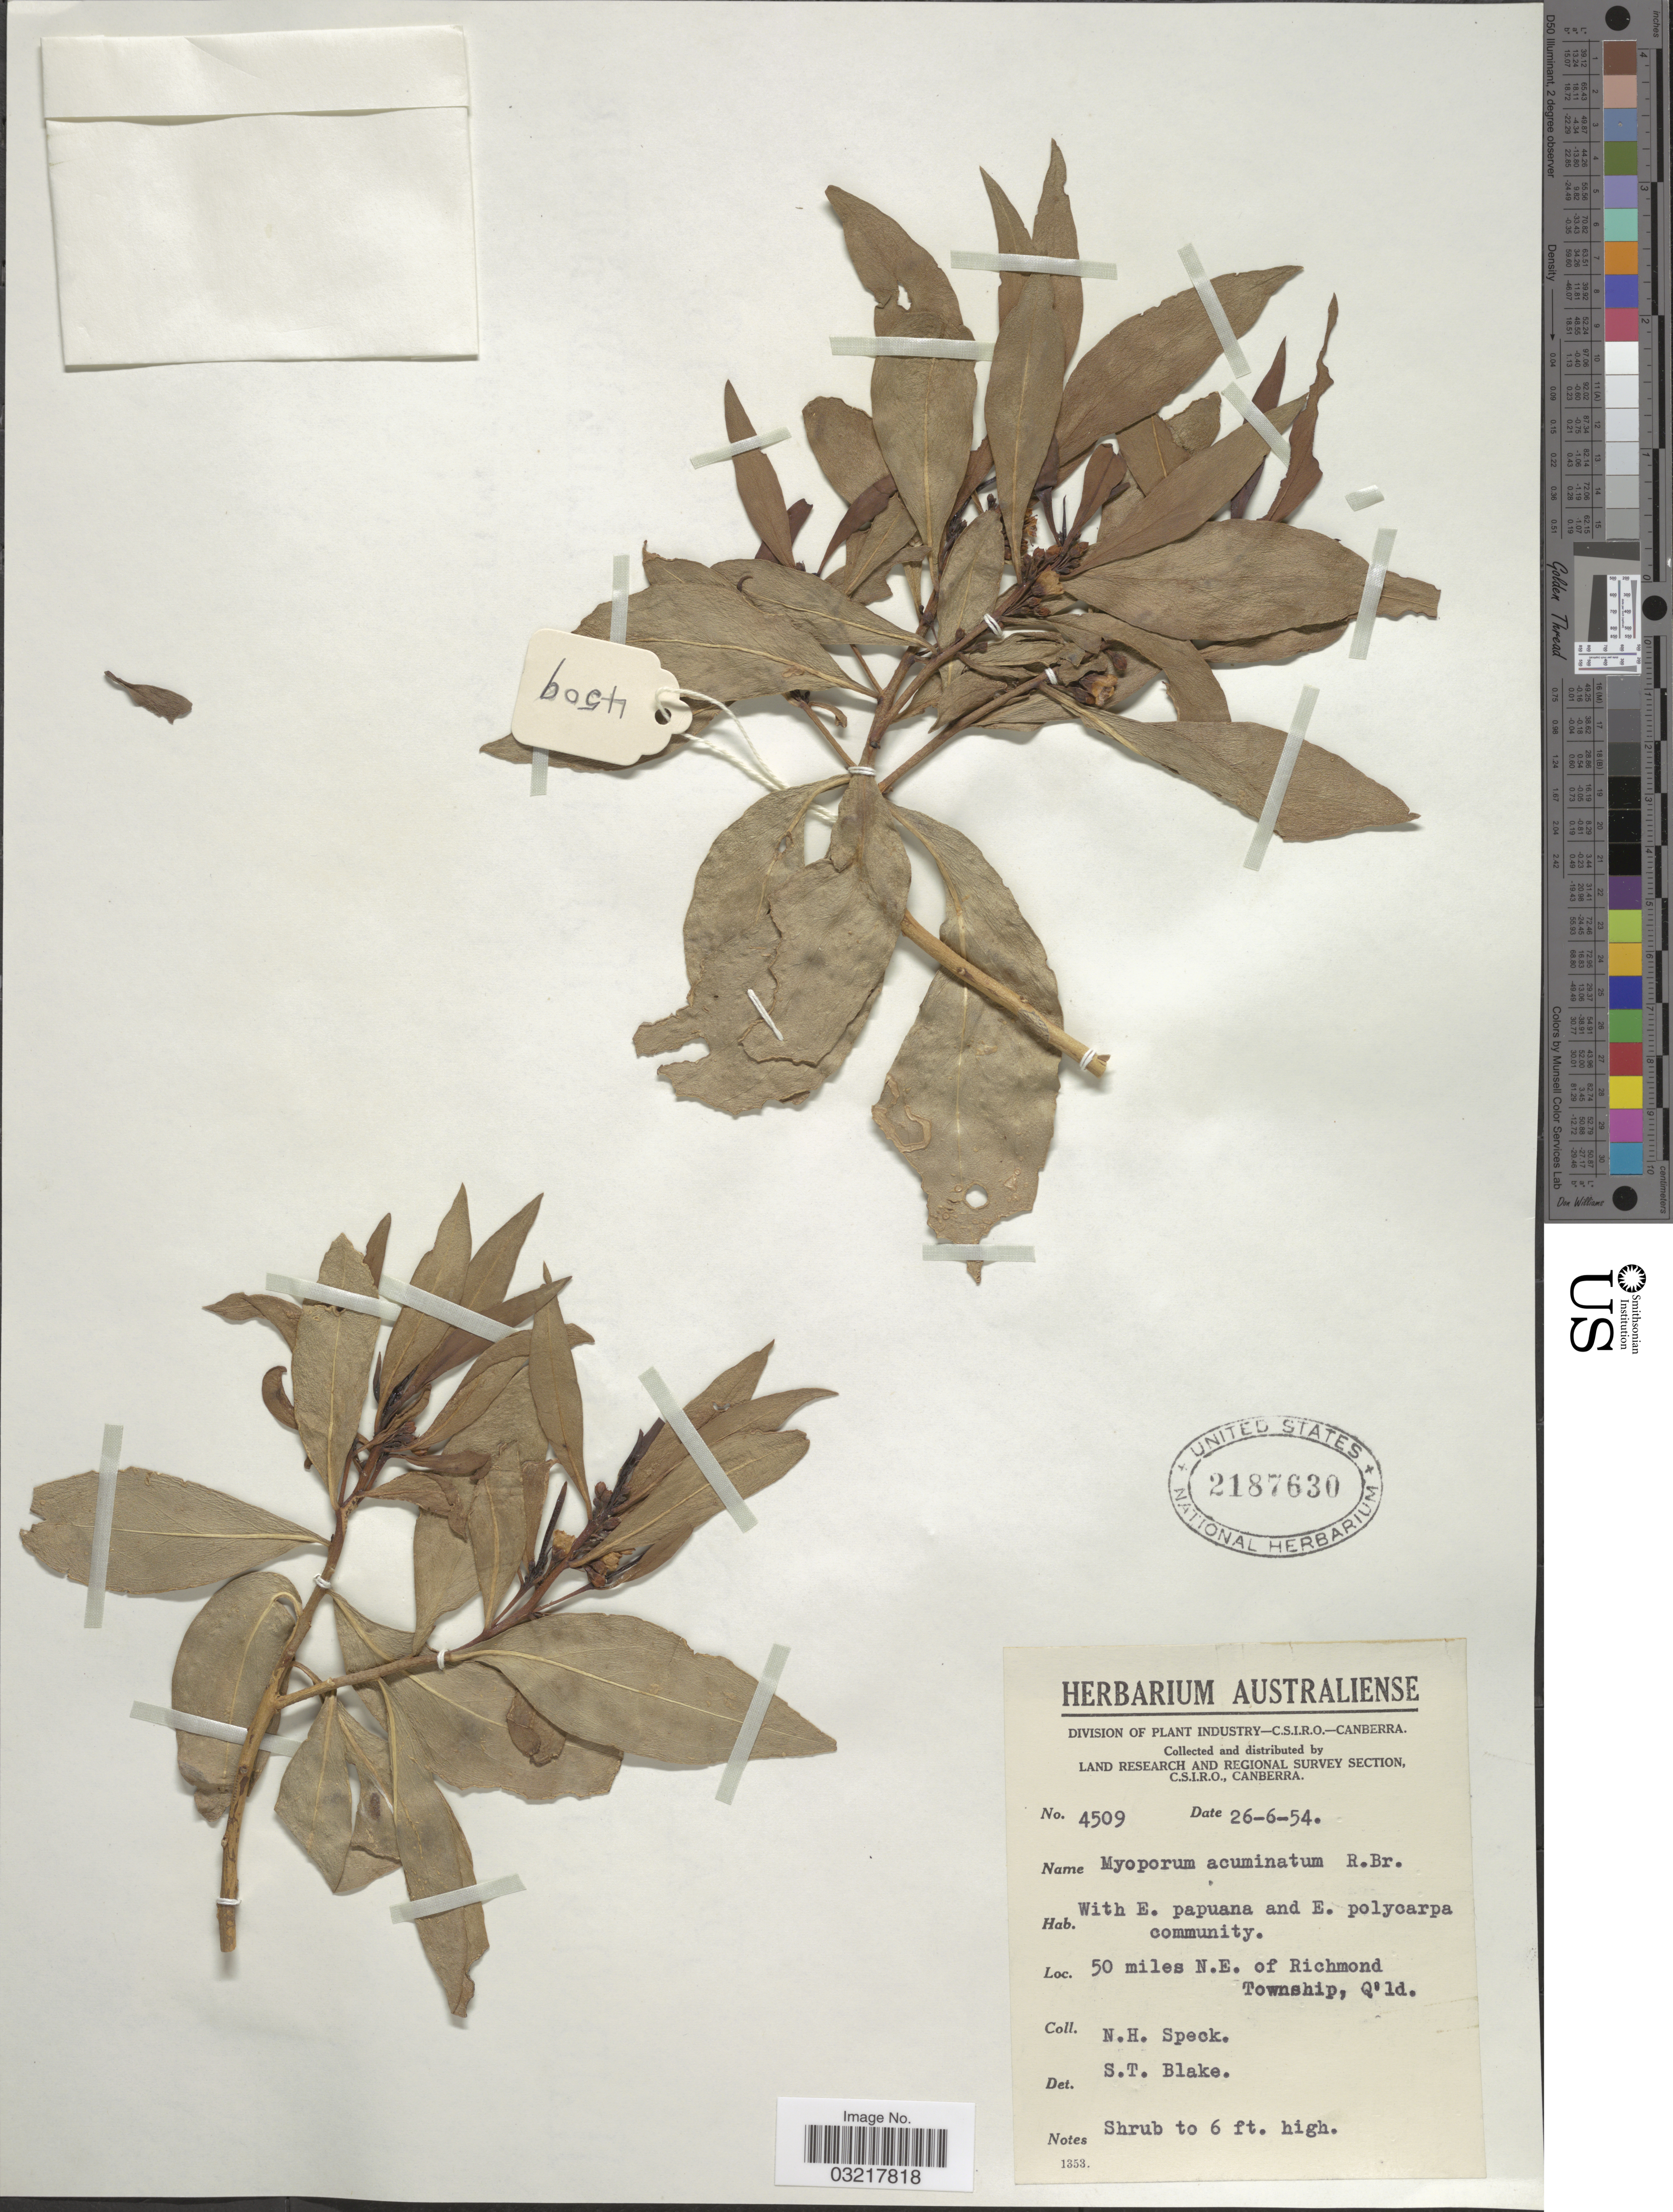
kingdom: Plantae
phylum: Tracheophyta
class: Magnoliopsida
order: Lamiales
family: Scrophulariaceae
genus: Myoporum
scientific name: Myoporum acuminatum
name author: R. Br.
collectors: N. Speck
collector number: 4509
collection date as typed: Transcribed d/m/y: 26/6/54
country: Australia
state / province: Queensland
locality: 50 miles N.E. of Richmond Township, Q'ld.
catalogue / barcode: US 2187630